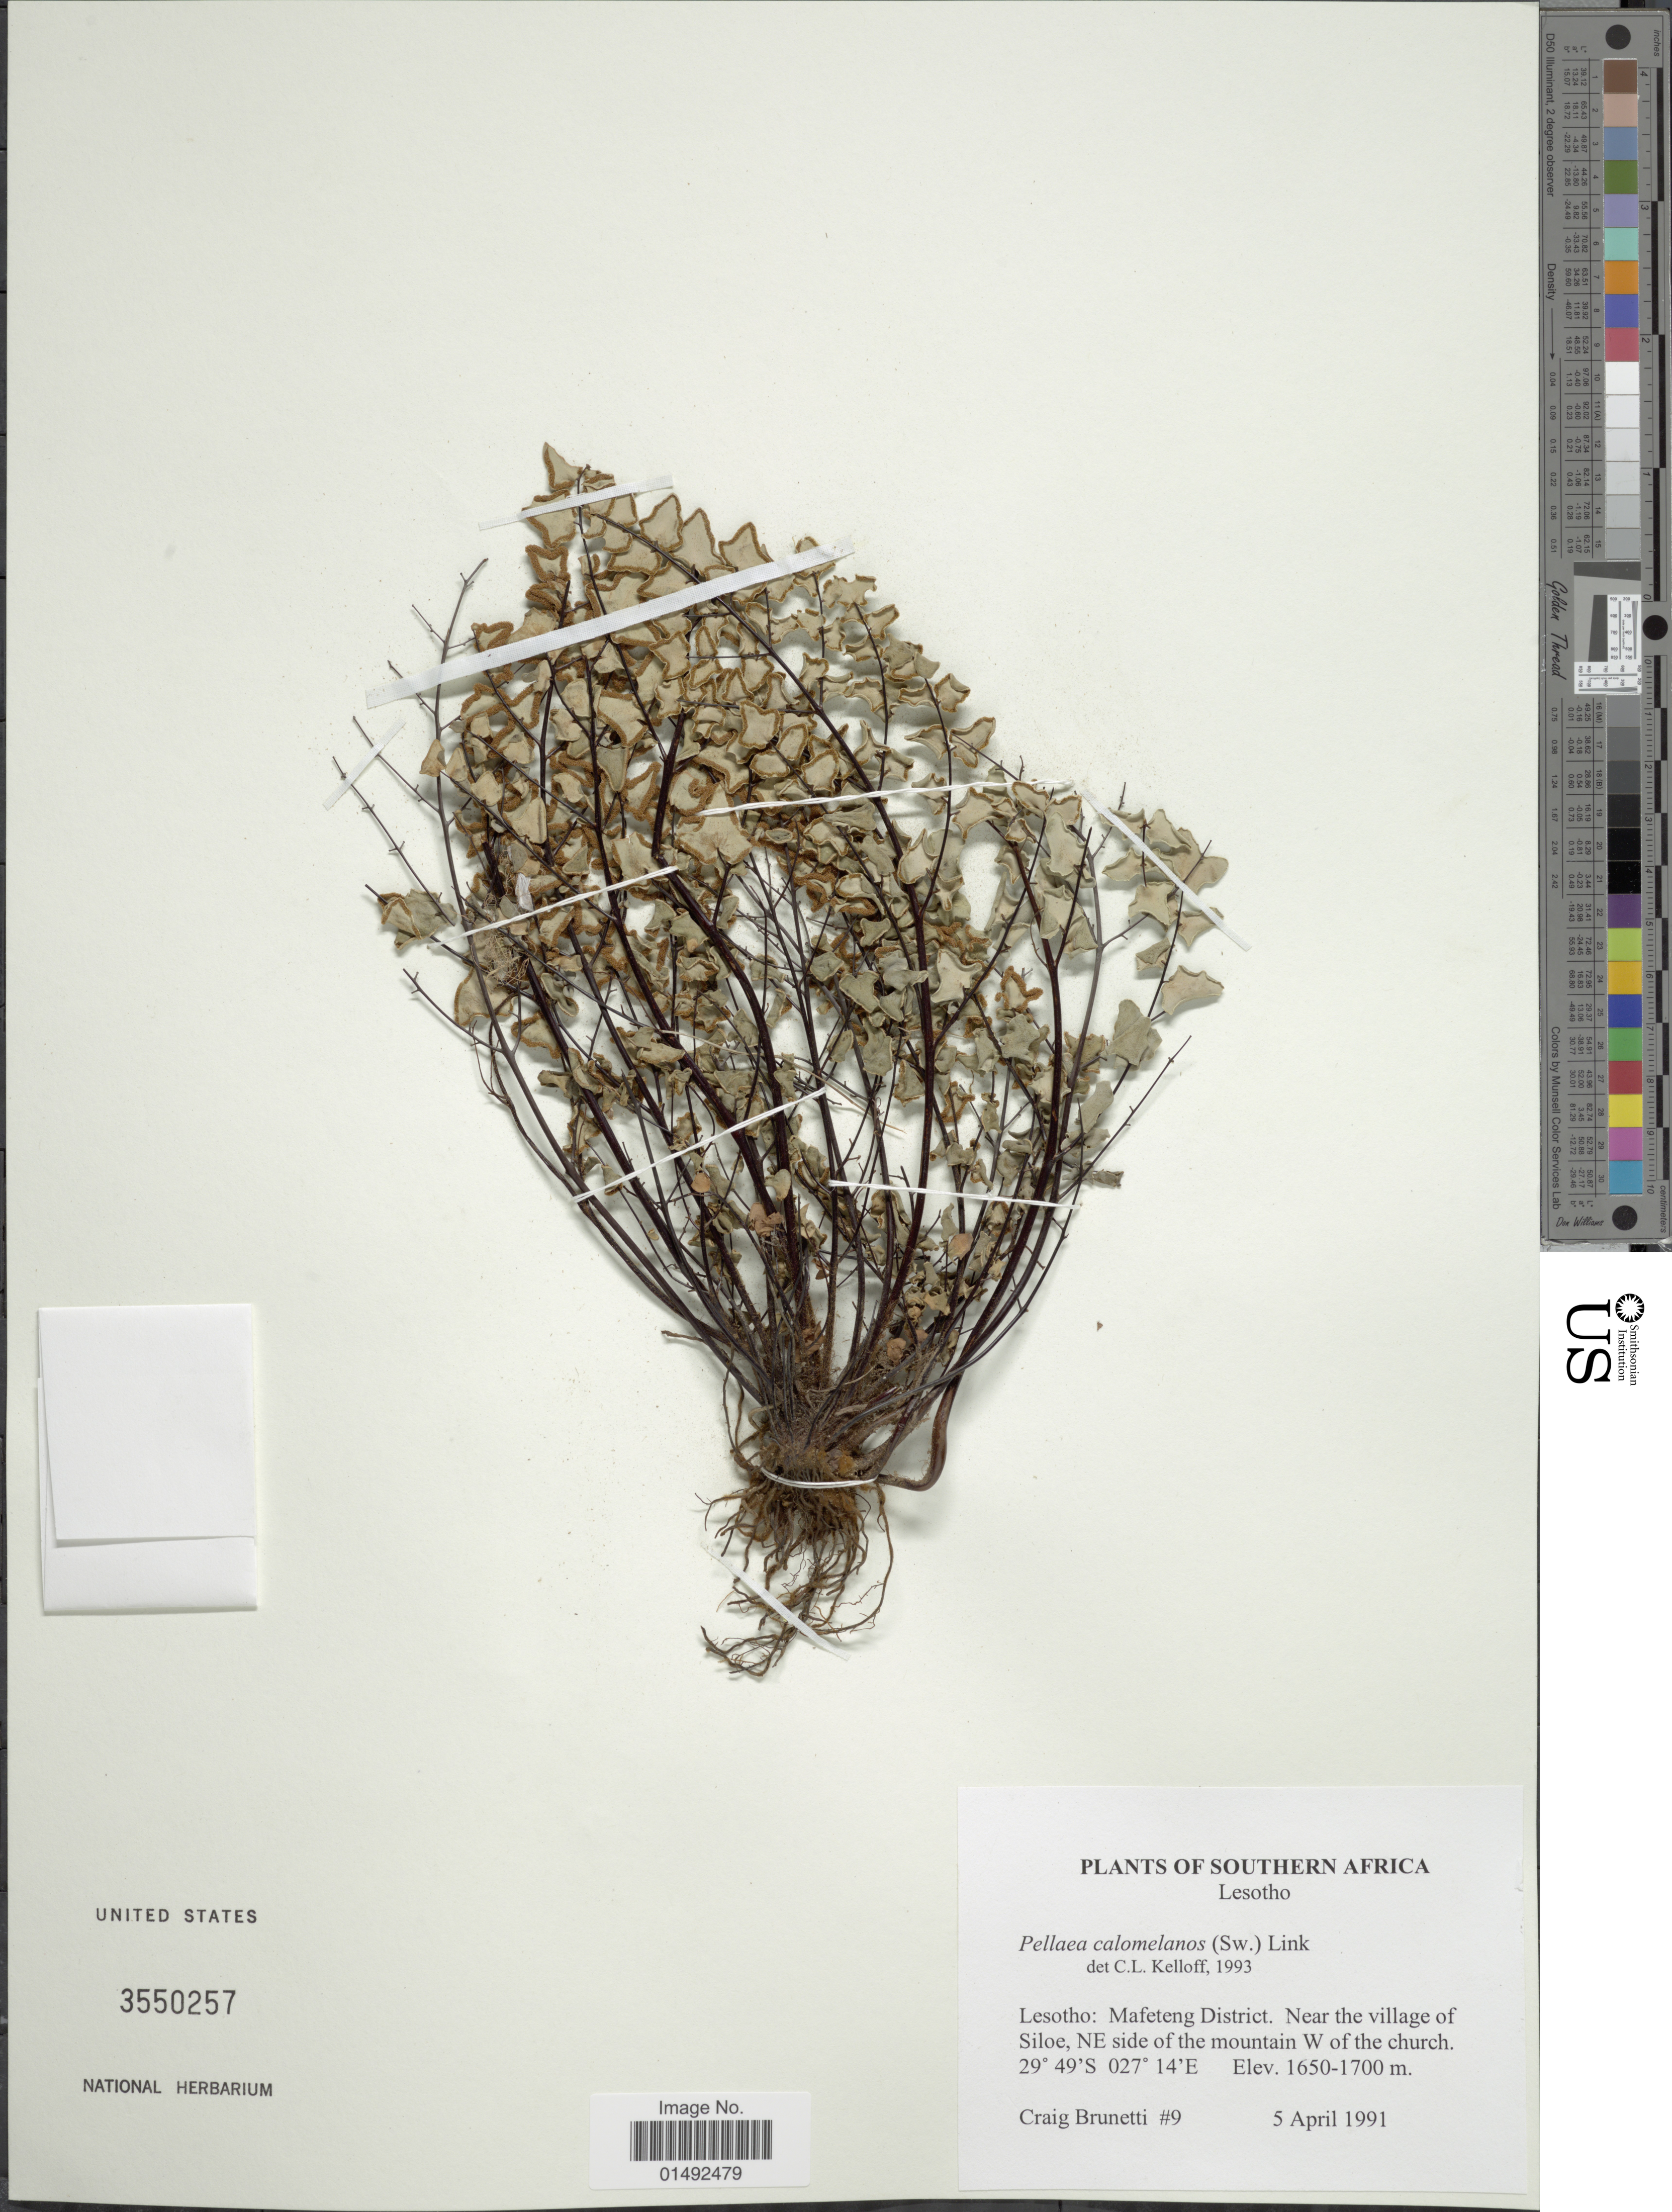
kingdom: Plantae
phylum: Tracheophyta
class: Polypodiopsida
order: Polypodiales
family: Pteridaceae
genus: Pellaea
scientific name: Pellaea calomelanos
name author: (Sw.) Link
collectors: C. Brunetti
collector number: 9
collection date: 1991-04-05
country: Lesotho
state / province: Mafeteng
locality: Southern Africa, Near the village of Siloe, NE side of the mountain W of the church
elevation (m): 1650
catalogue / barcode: US 3550257